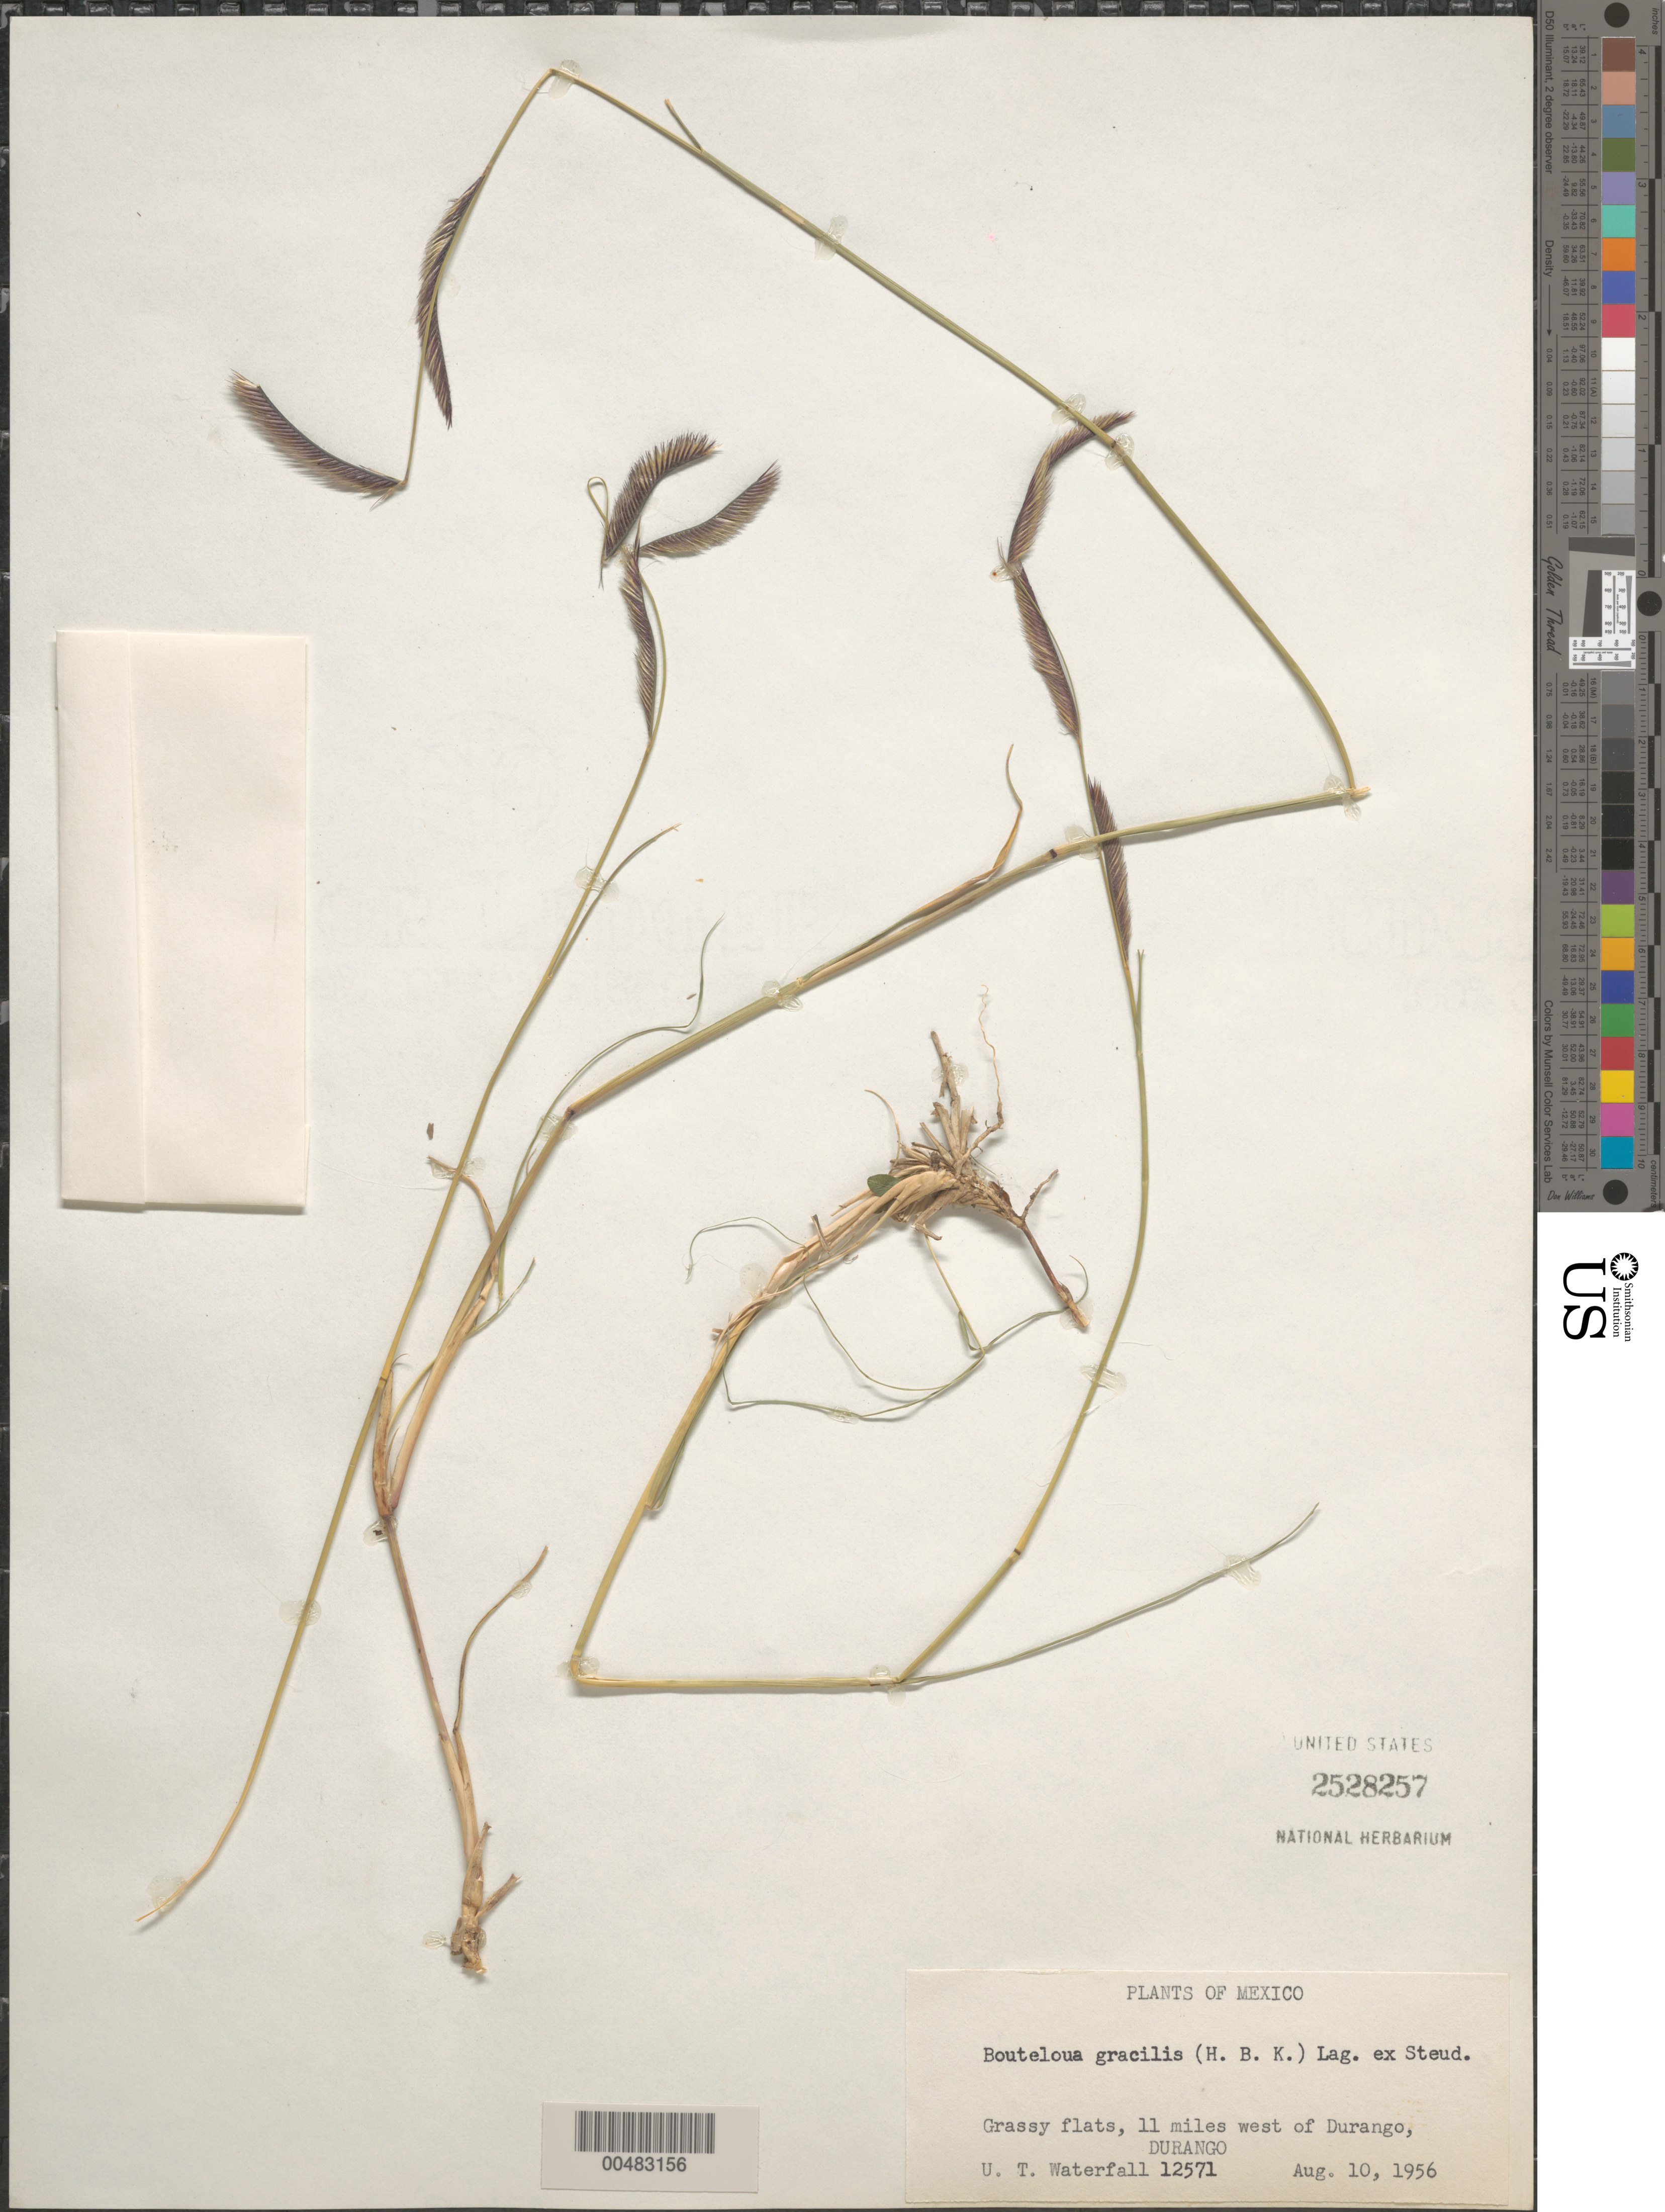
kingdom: Plantae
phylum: Tracheophyta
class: Liliopsida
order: Poales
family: Poaceae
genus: Bouteloua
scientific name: Bouteloua gracilis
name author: (Kunth) Lag. ex Griffiths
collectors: U. T. Waterfall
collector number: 12571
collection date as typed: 10 Aug 1956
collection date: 1956-08-10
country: Mexico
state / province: Durango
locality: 11 mi W of Durango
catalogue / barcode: US 2528257